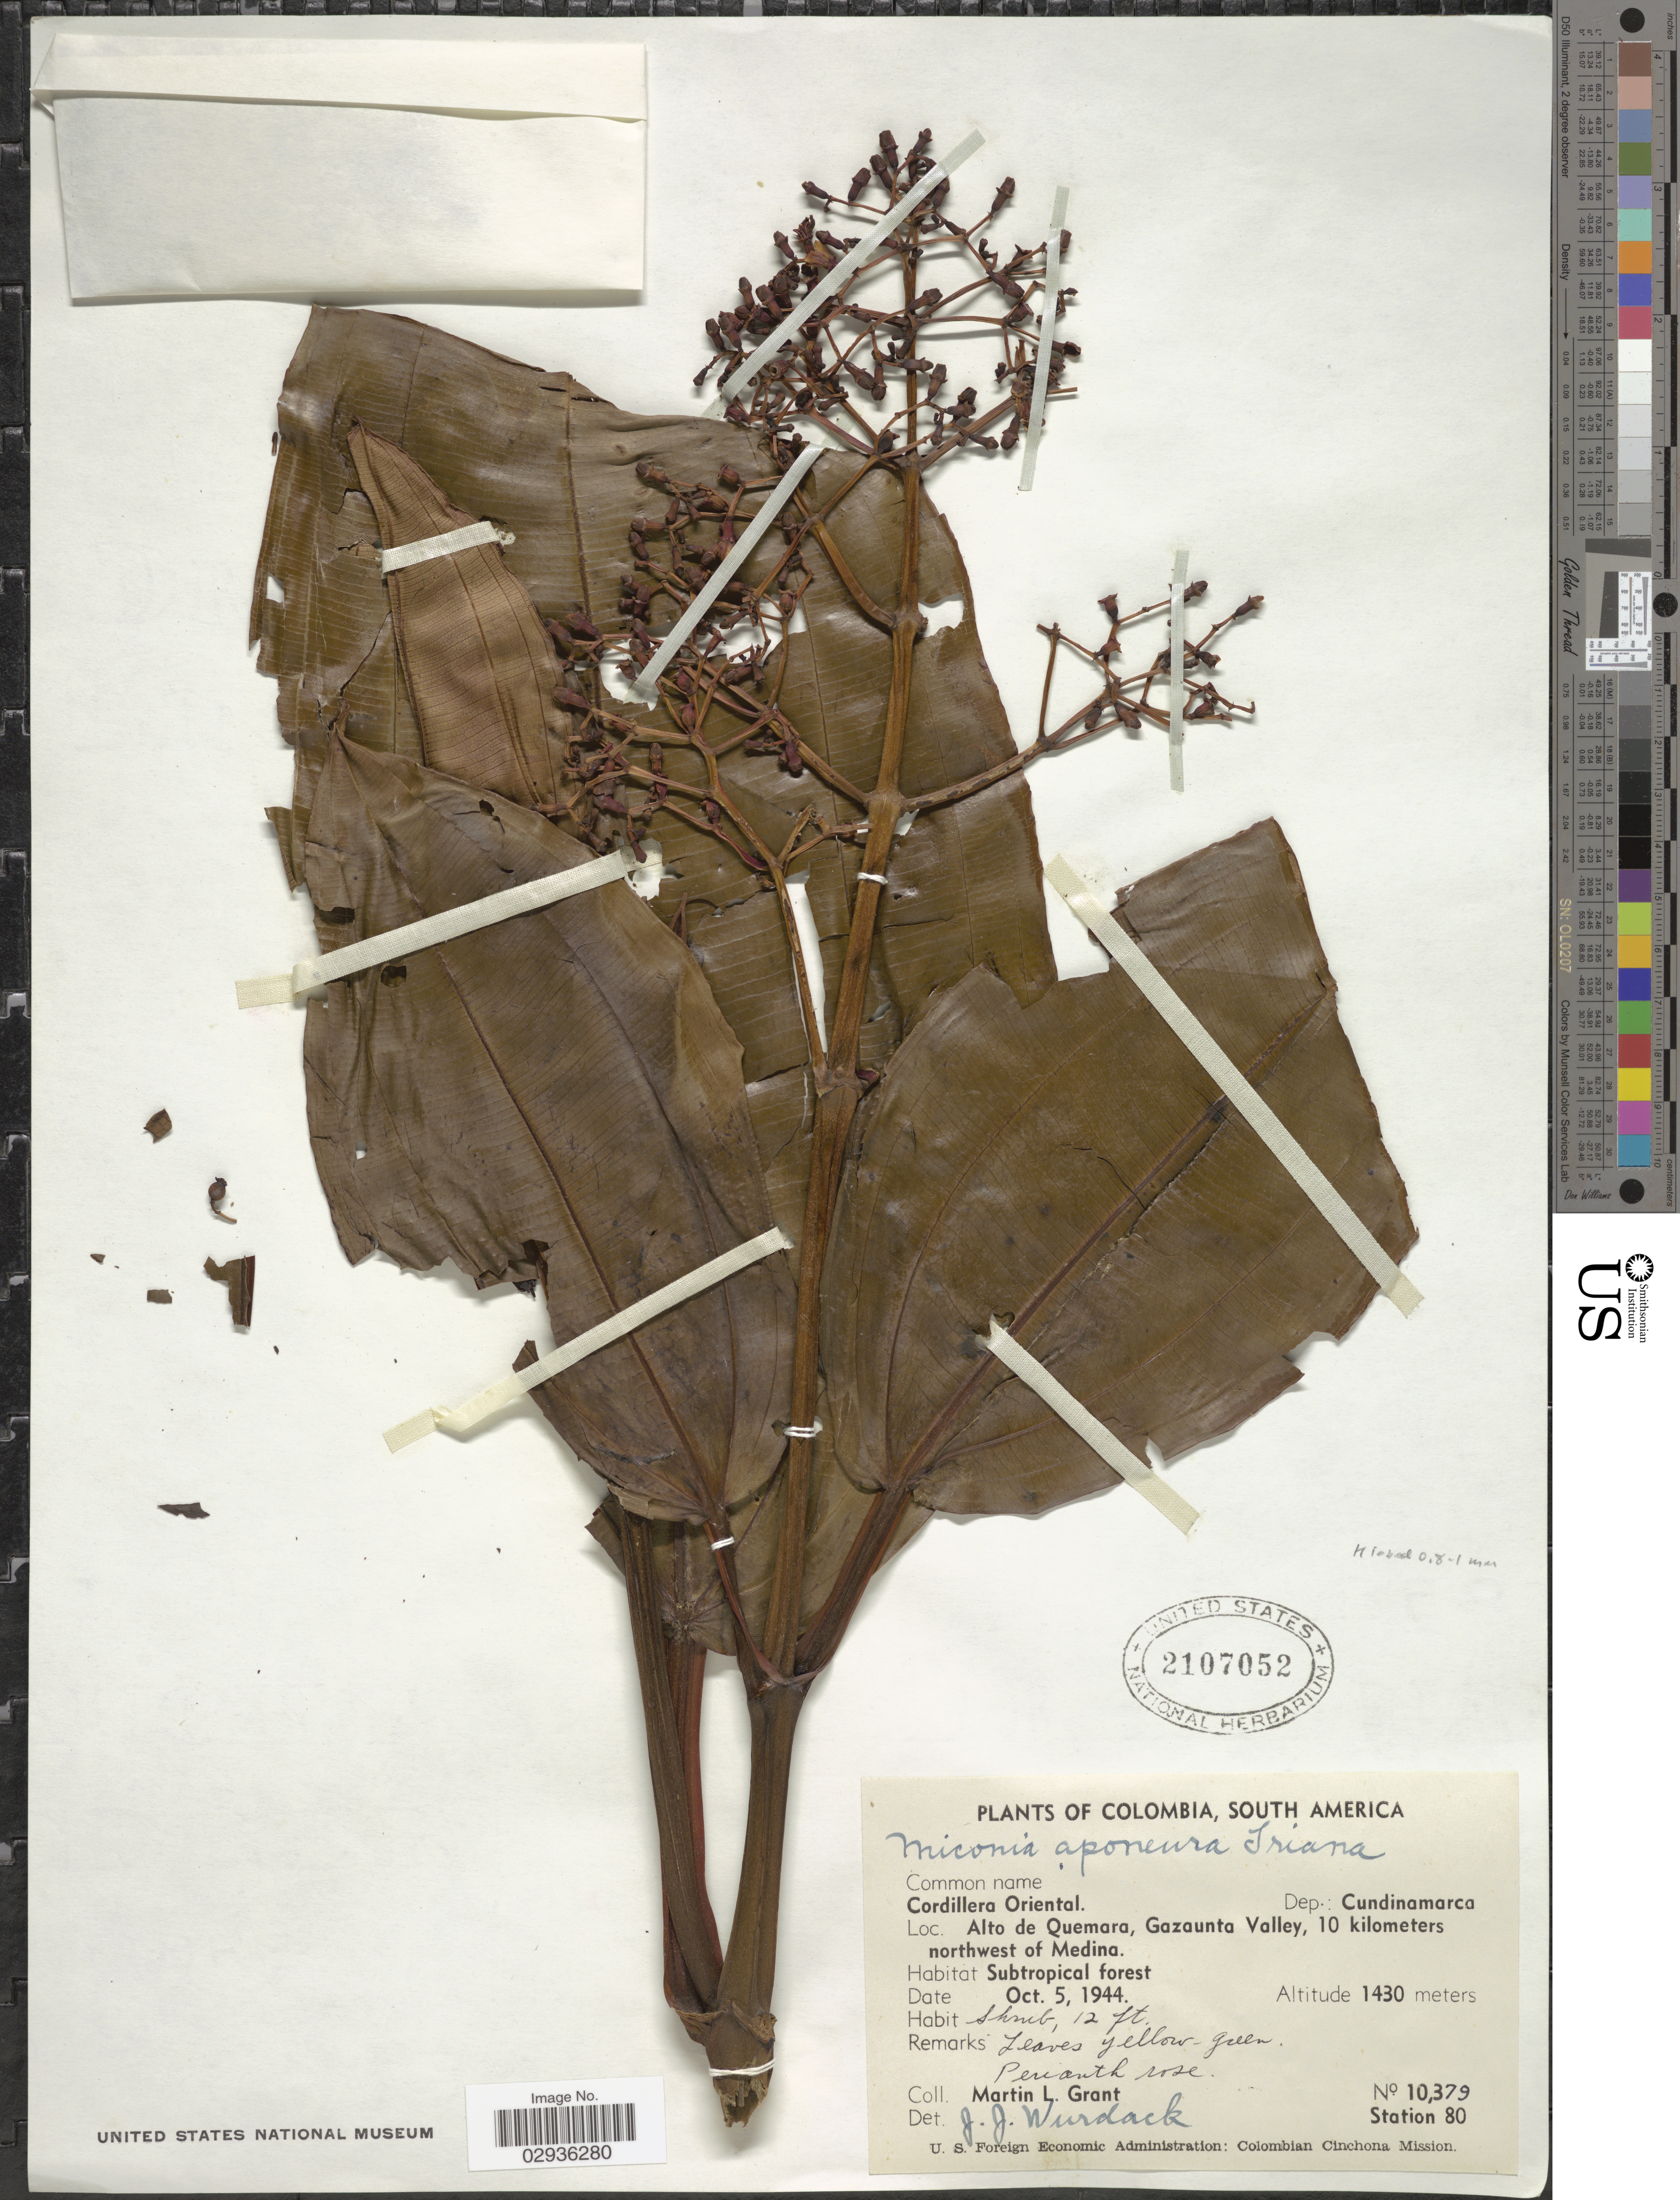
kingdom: Plantae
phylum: Tracheophyta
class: Magnoliopsida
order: Myrtales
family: Melastomataceae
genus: Miconia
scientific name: Miconia aponeura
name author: Triana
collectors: M. L. Grant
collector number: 10379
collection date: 1944-10-05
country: Colombia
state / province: Cundinamarca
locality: Cordillera Oriental. Dep.: Cundinamarca. Alto de Quemara, Gazaunta Valley, 10 kilometers northwest of Medina.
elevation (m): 1430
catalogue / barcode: US 2107052